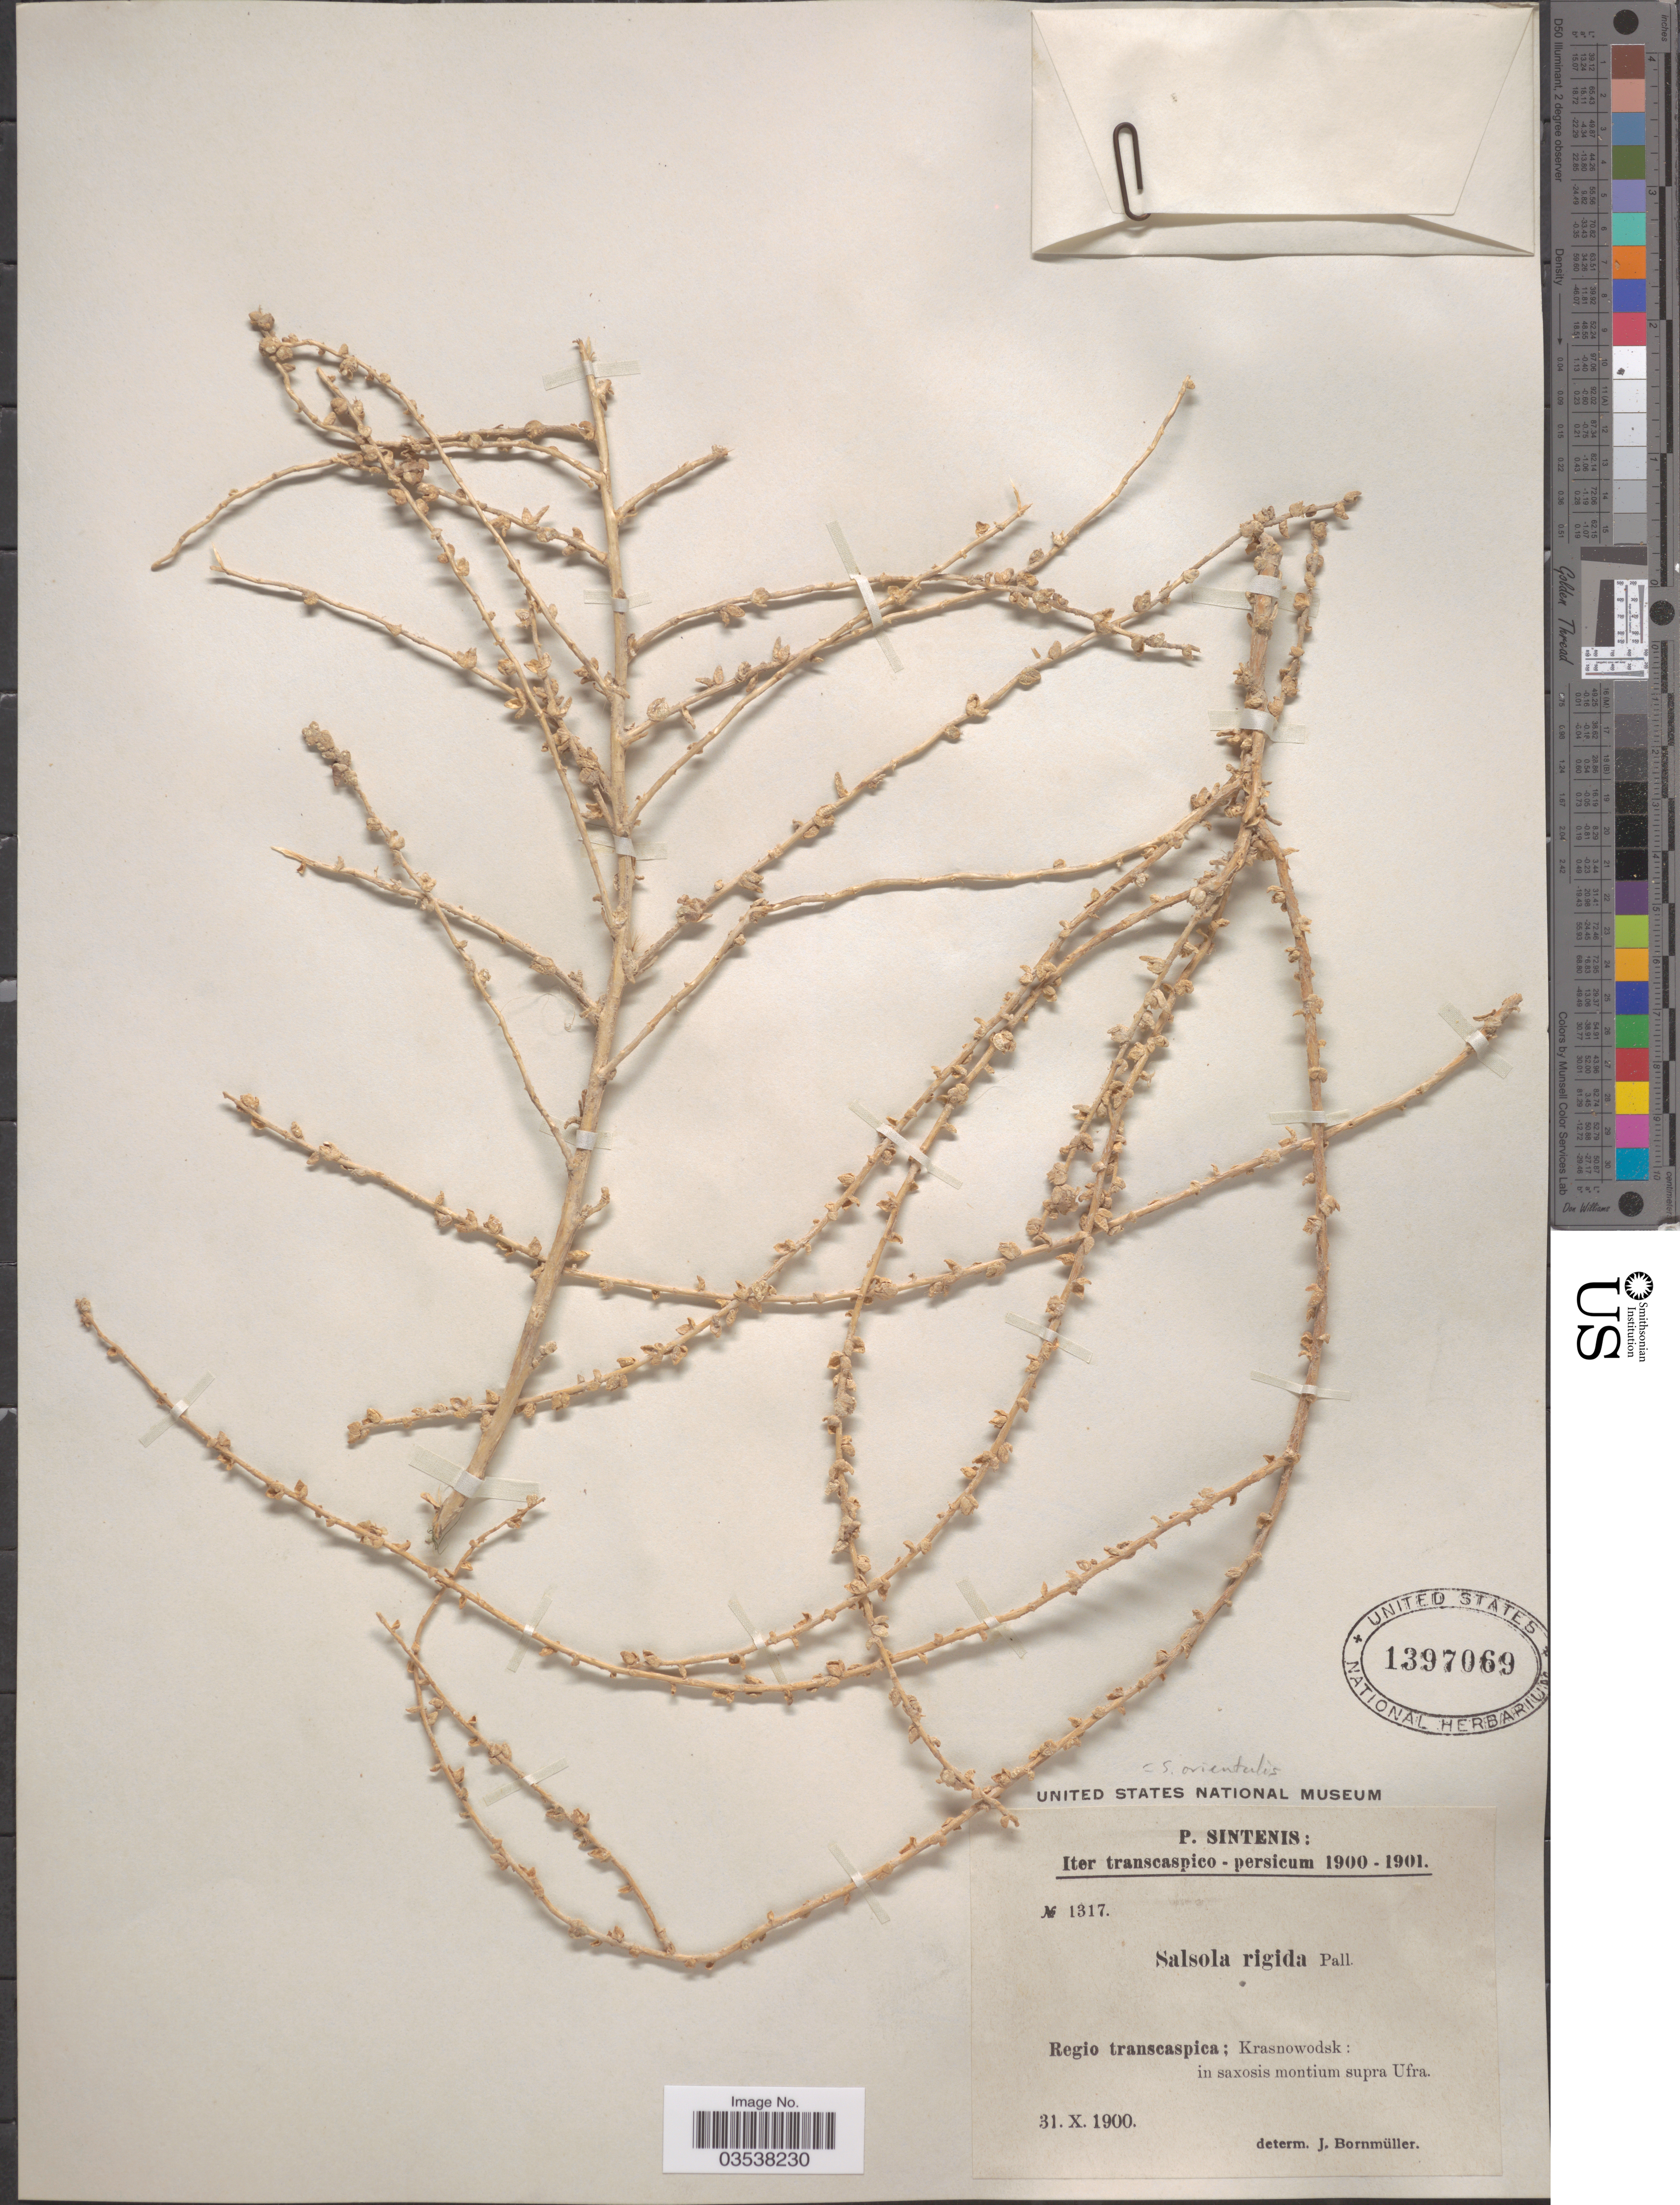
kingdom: Plantae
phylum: Tracheophyta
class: Magnoliopsida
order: Caryophyllales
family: Amaranthaceae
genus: Caroxylon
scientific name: Caroxylon orientale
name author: (S.G. Gmel.) Tzvelev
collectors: P. Sintenis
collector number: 1317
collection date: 1900-10-31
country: Iran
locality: Iter transcaspico-persicum. Regio transcaspica; Krasnowodsk: in saxosis montium supra Ufra.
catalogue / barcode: US 1397069